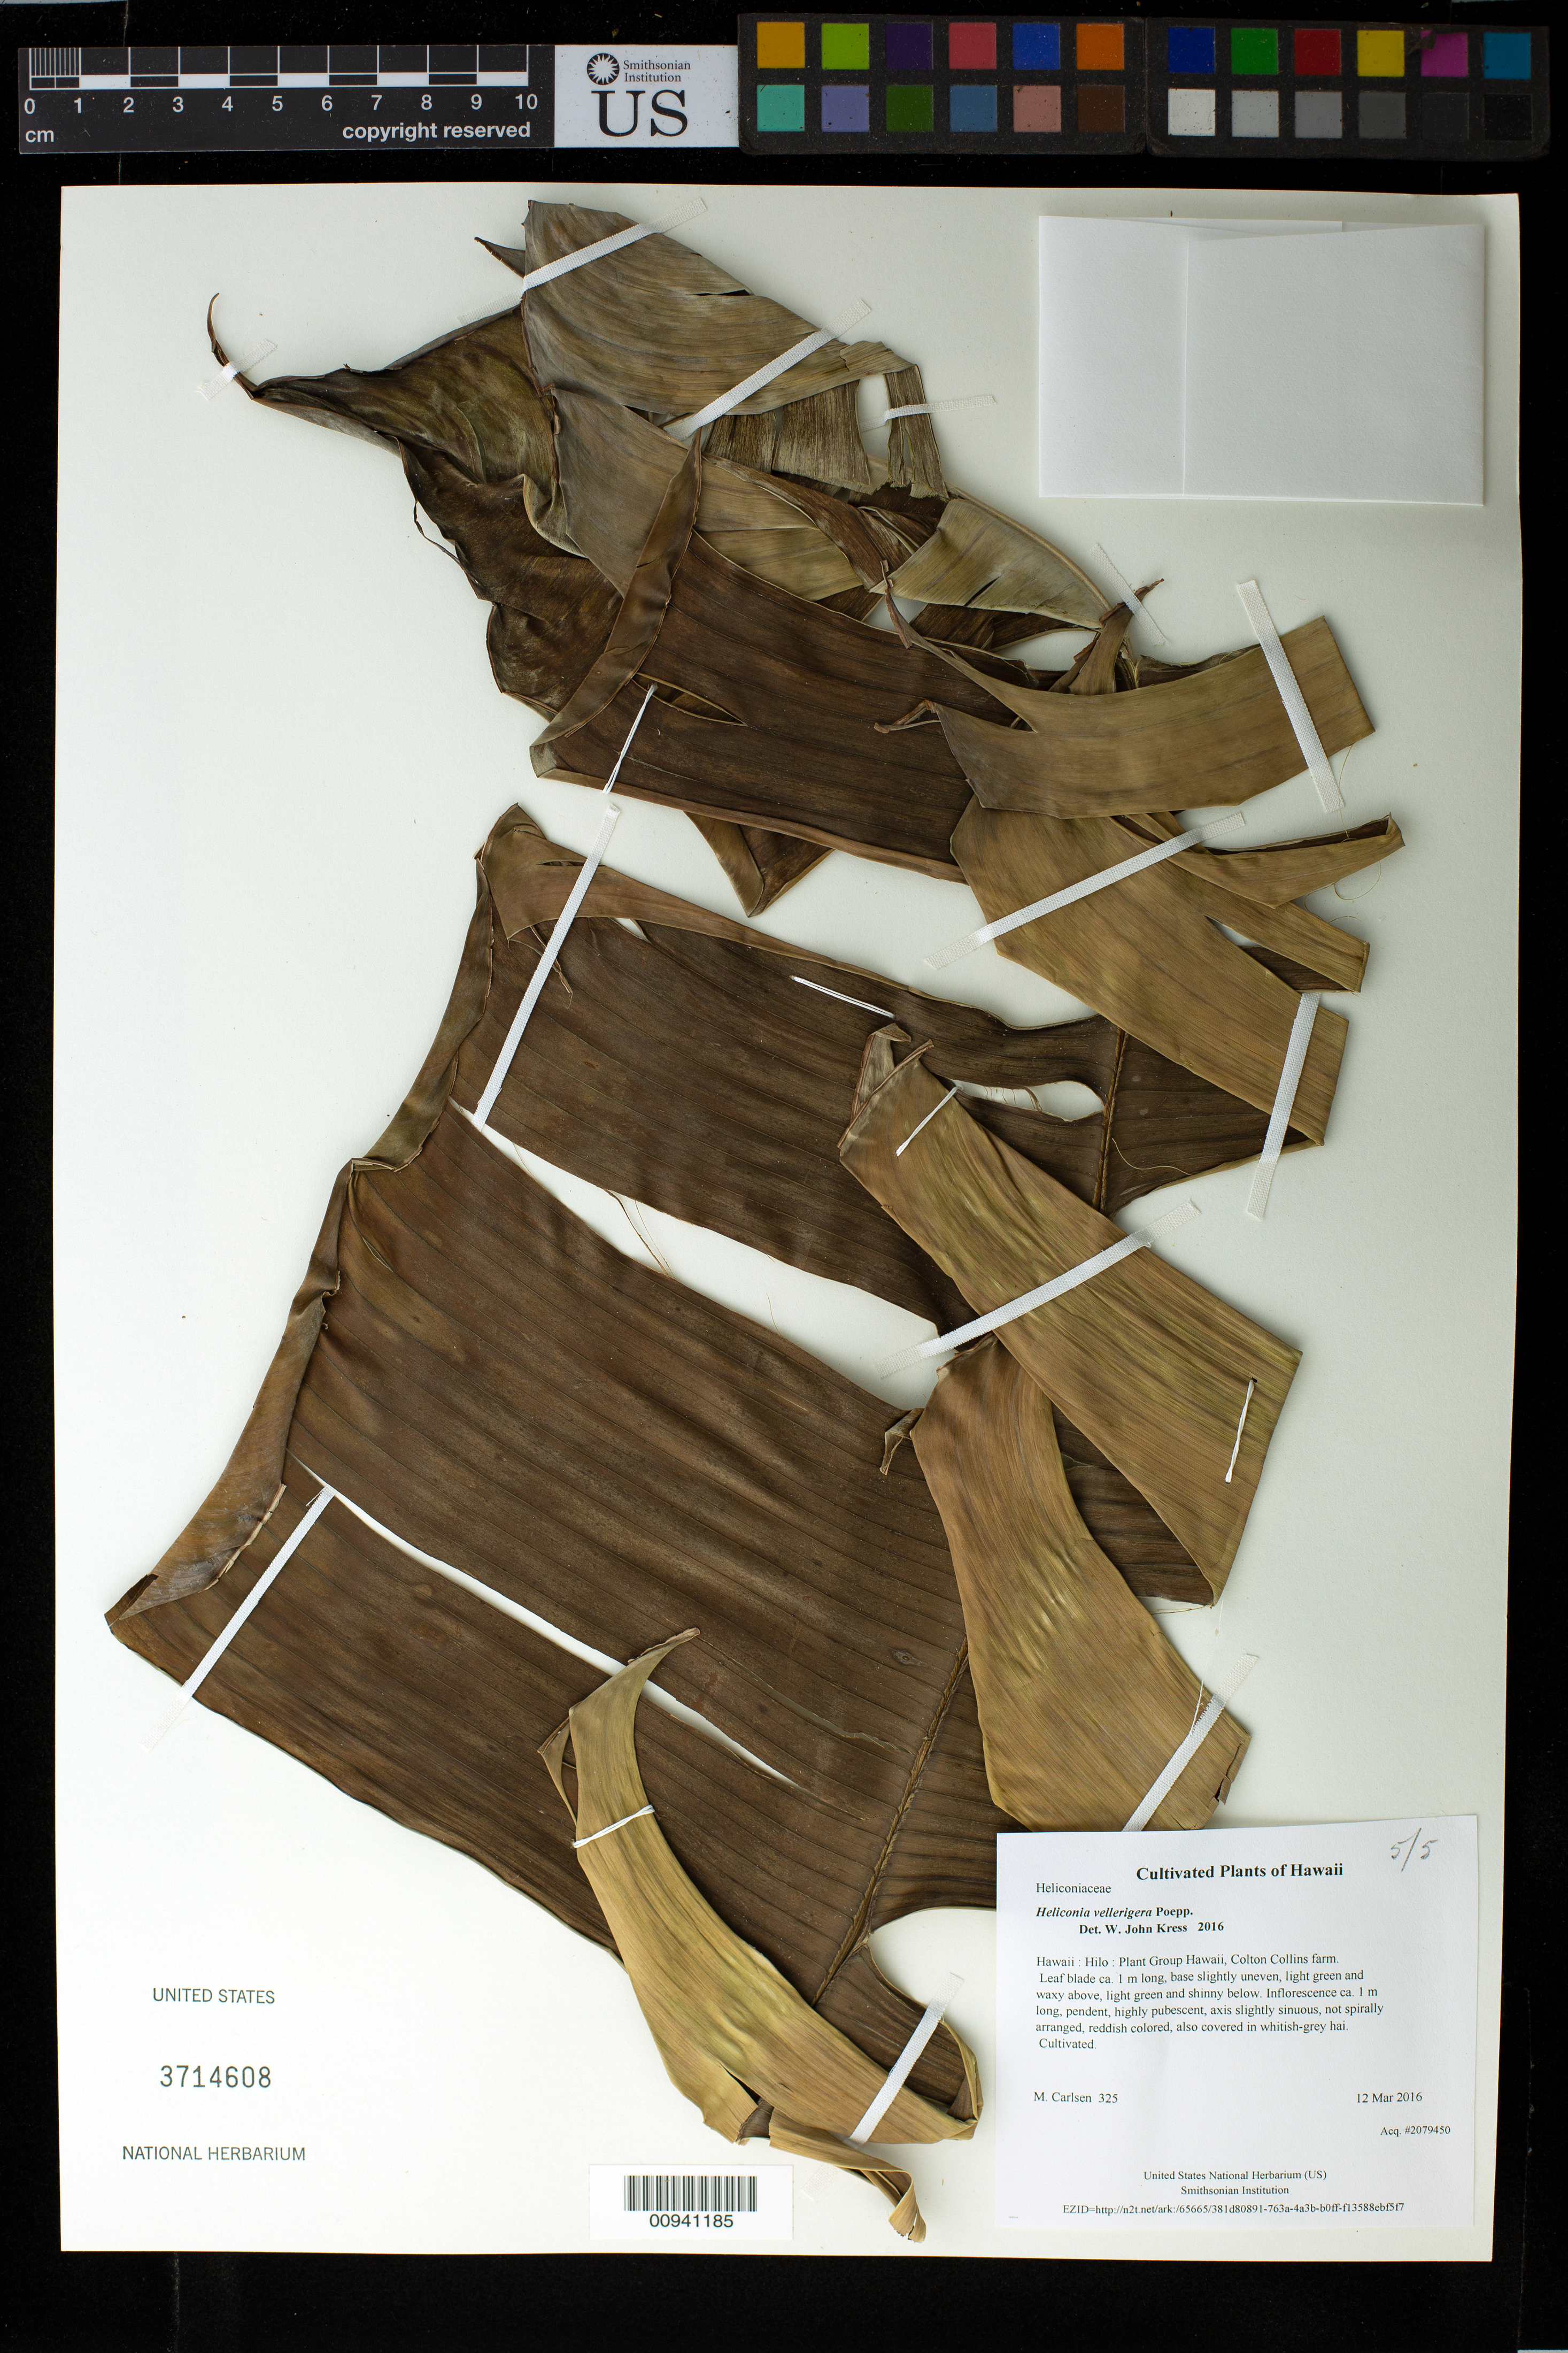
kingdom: Plantae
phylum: Tracheophyta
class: Liliopsida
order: Zingiberales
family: Heliconiaceae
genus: Heliconia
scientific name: Heliconia vellerigera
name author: Poepp.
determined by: Kress, W. J., (US), Smithsonian Institution - National Museum of Natural History (UNITED STATES)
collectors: M. M. Carlsen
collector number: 325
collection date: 2016-03-12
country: United States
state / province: Hawaii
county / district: Hawaii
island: Hawaii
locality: Plant Group Hawaii, Colton Collins farm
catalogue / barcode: US 3714608